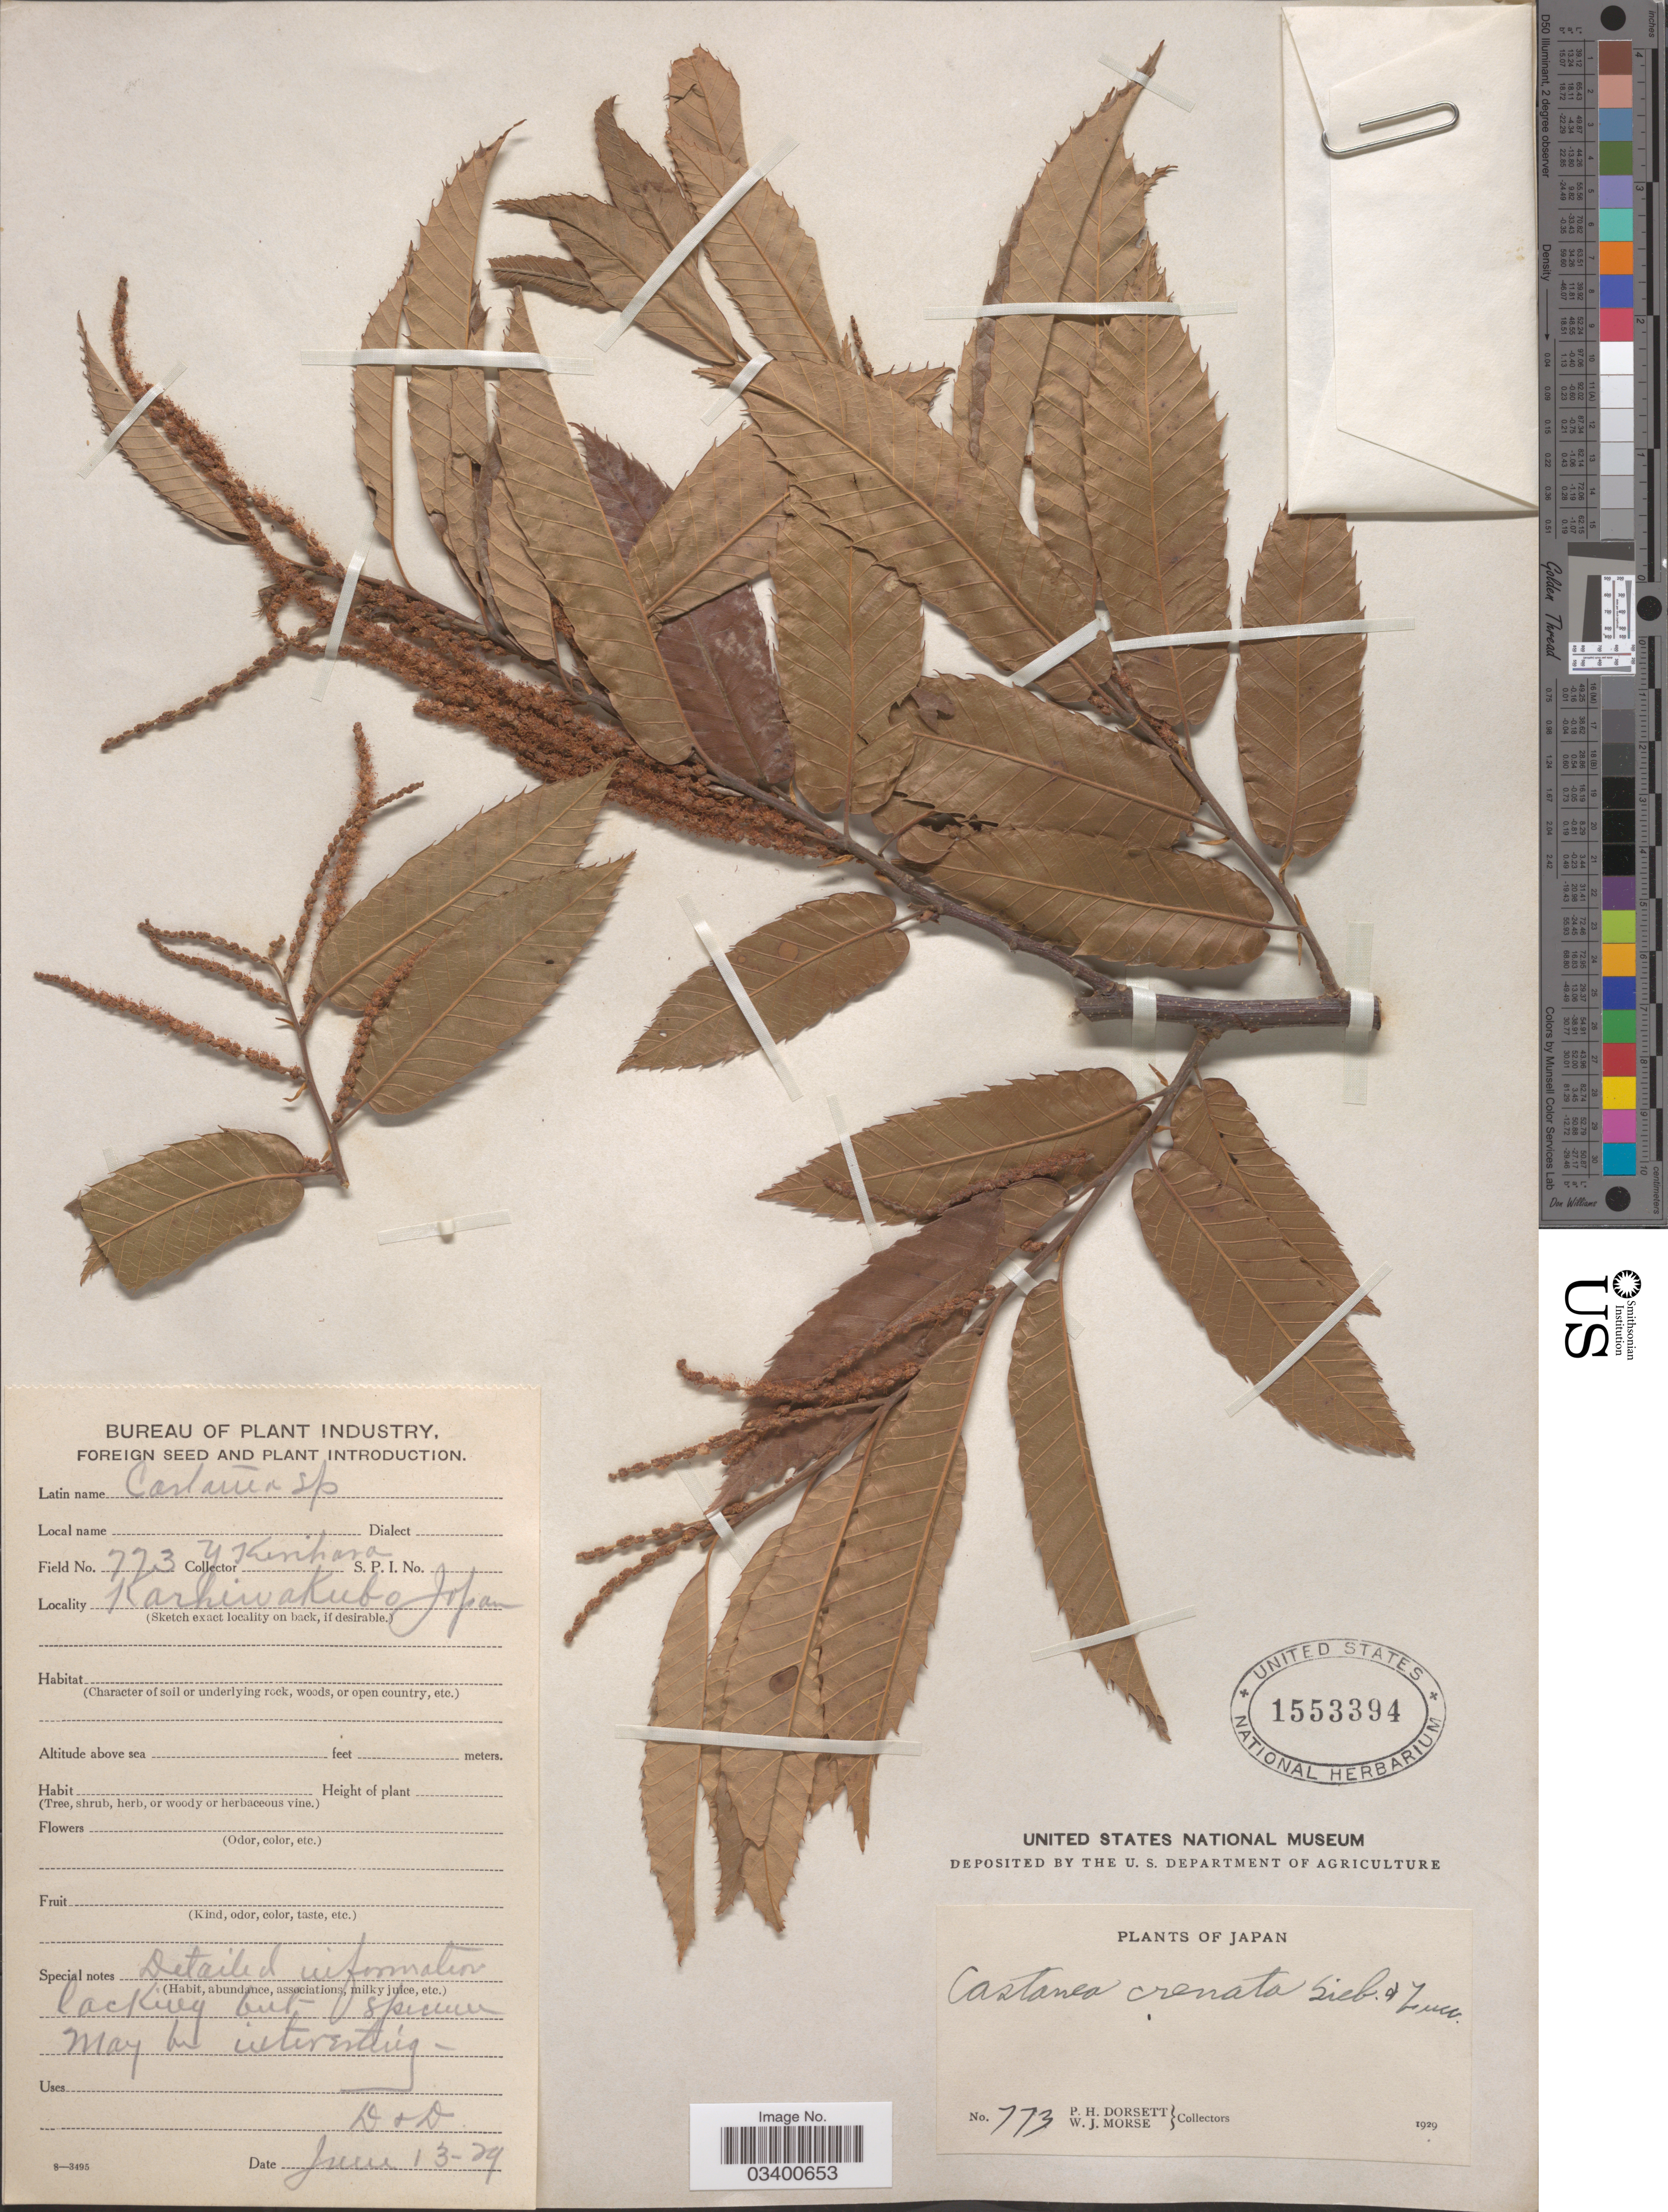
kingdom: Plantae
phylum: Tracheophyta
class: Magnoliopsida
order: Fagales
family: Fagaceae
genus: Castanea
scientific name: Castanea crenata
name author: Siebold & Zucc.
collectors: Y. Kurihara, P. H. Dorsett & W. J. Morse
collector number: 773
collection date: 1929-06-13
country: Japan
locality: Kashiwakubo.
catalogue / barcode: US 1553394